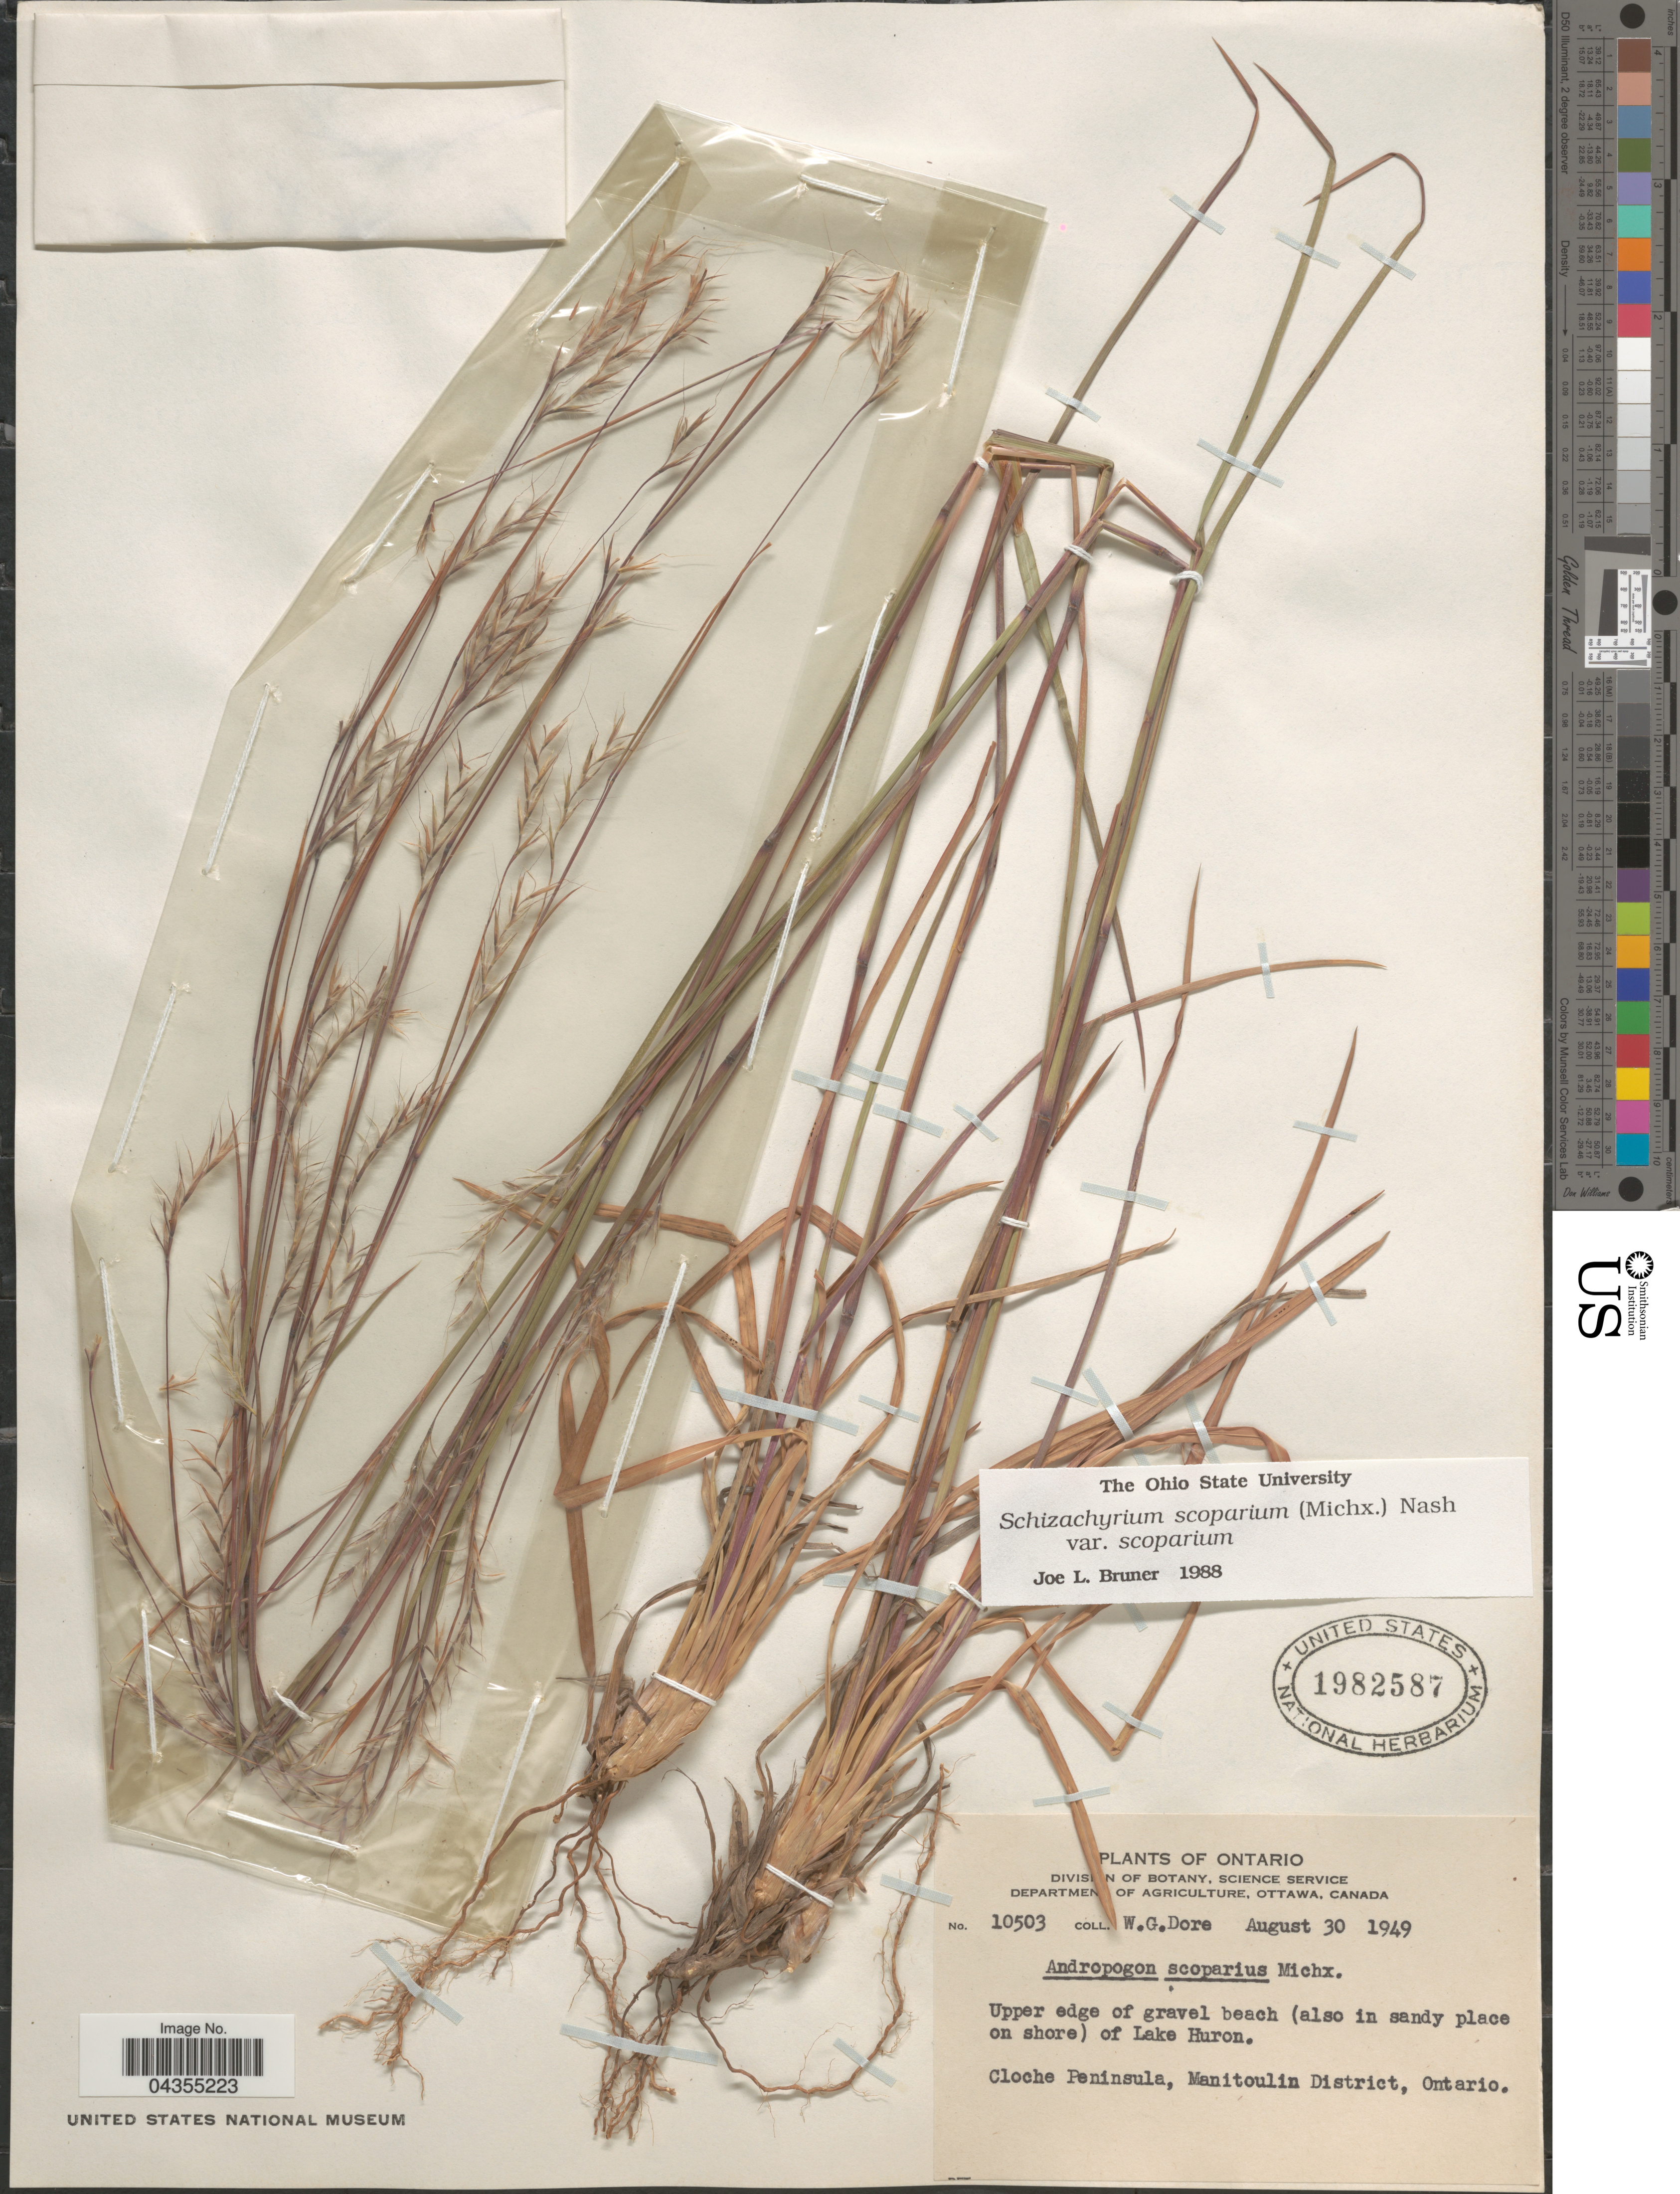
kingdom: Plantae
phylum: Tracheophyta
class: Liliopsida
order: Poales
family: Poaceae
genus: Schizachyrium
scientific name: Schizachyrium scoparium var. scoparium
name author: (Michx.) Nash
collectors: W. Dore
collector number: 10503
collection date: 1949-08-30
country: Canada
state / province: Ontario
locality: Upper edge of gravel beach (also in sandy place on shore) of Lake Huron. Cloche Peninsula, Manitoulin District.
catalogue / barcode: US 1982587